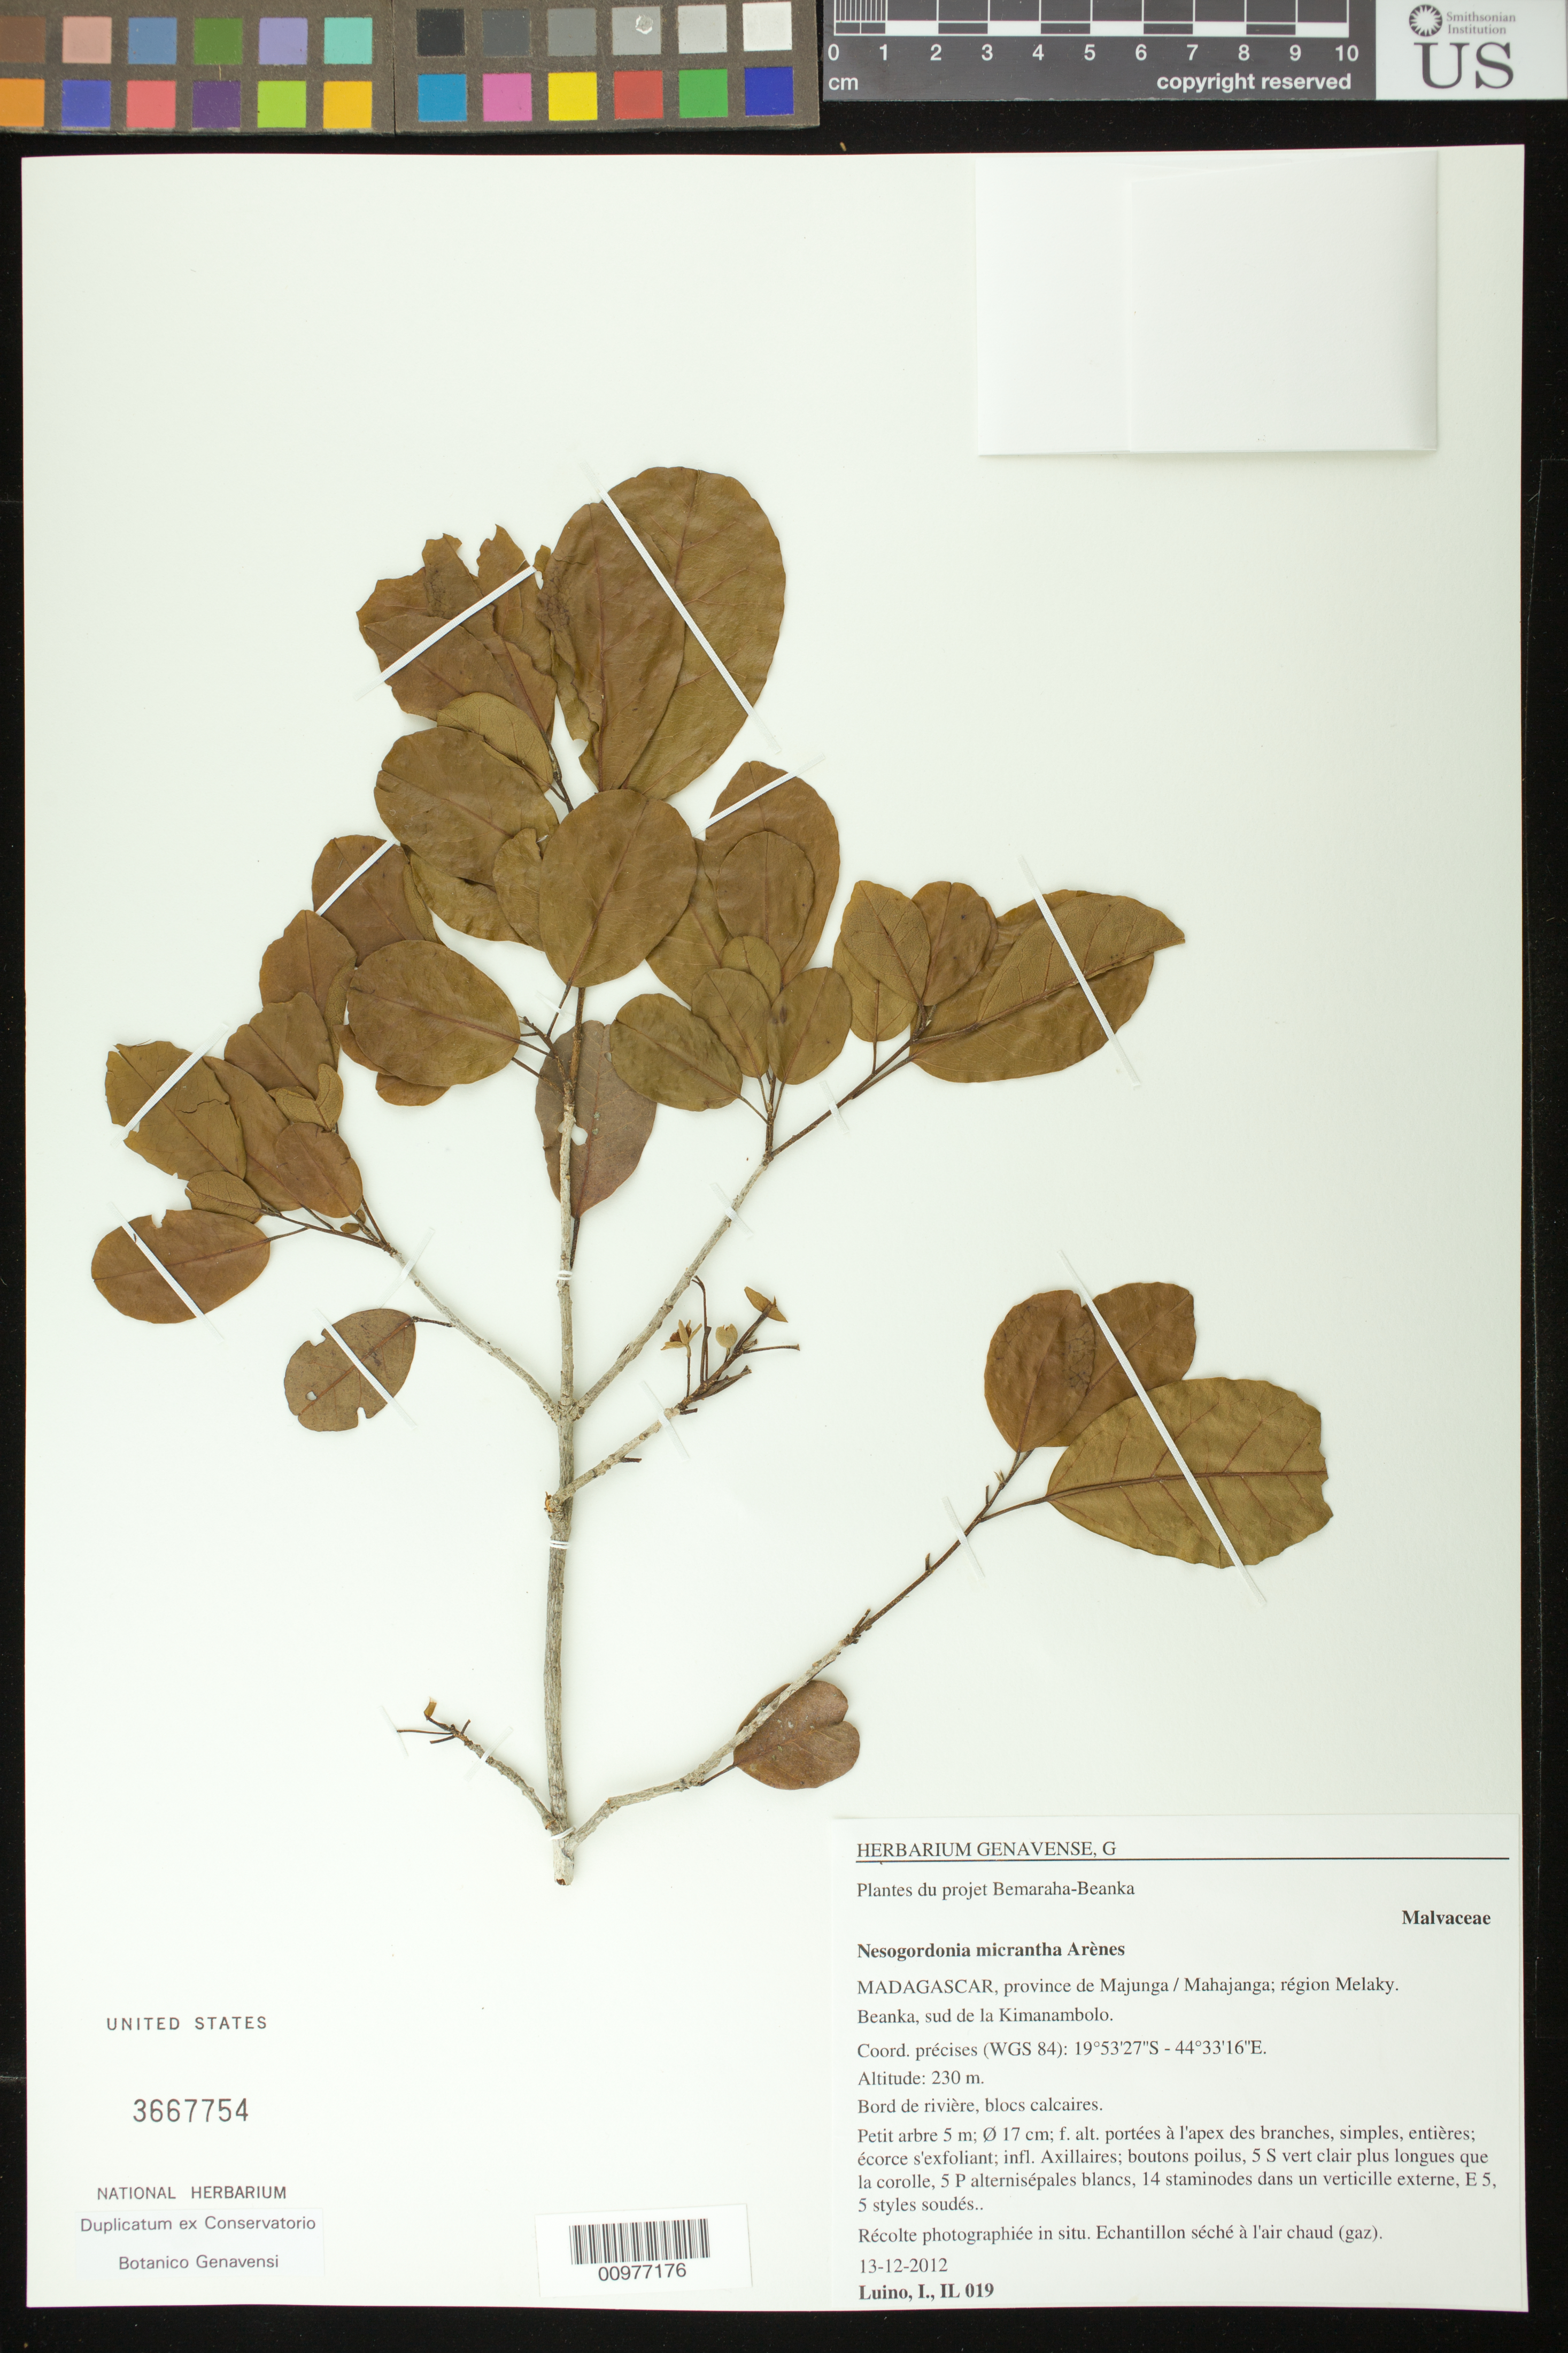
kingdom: Plantae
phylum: Tracheophyta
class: Magnoliopsida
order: Malvales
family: Malvaceae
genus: Nesogordonia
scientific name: Nesogordonia micrantha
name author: Arènes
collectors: I. Luino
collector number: IL 019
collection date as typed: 13-12-2012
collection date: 2012-12-13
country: Madagascar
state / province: Melaky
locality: region Melaky, sud de la Kimanambolo. Beanka.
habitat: bord de riviere, blocs calcaires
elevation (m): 230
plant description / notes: echantillon seche a l'air chaud (gaz)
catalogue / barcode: US 3667754